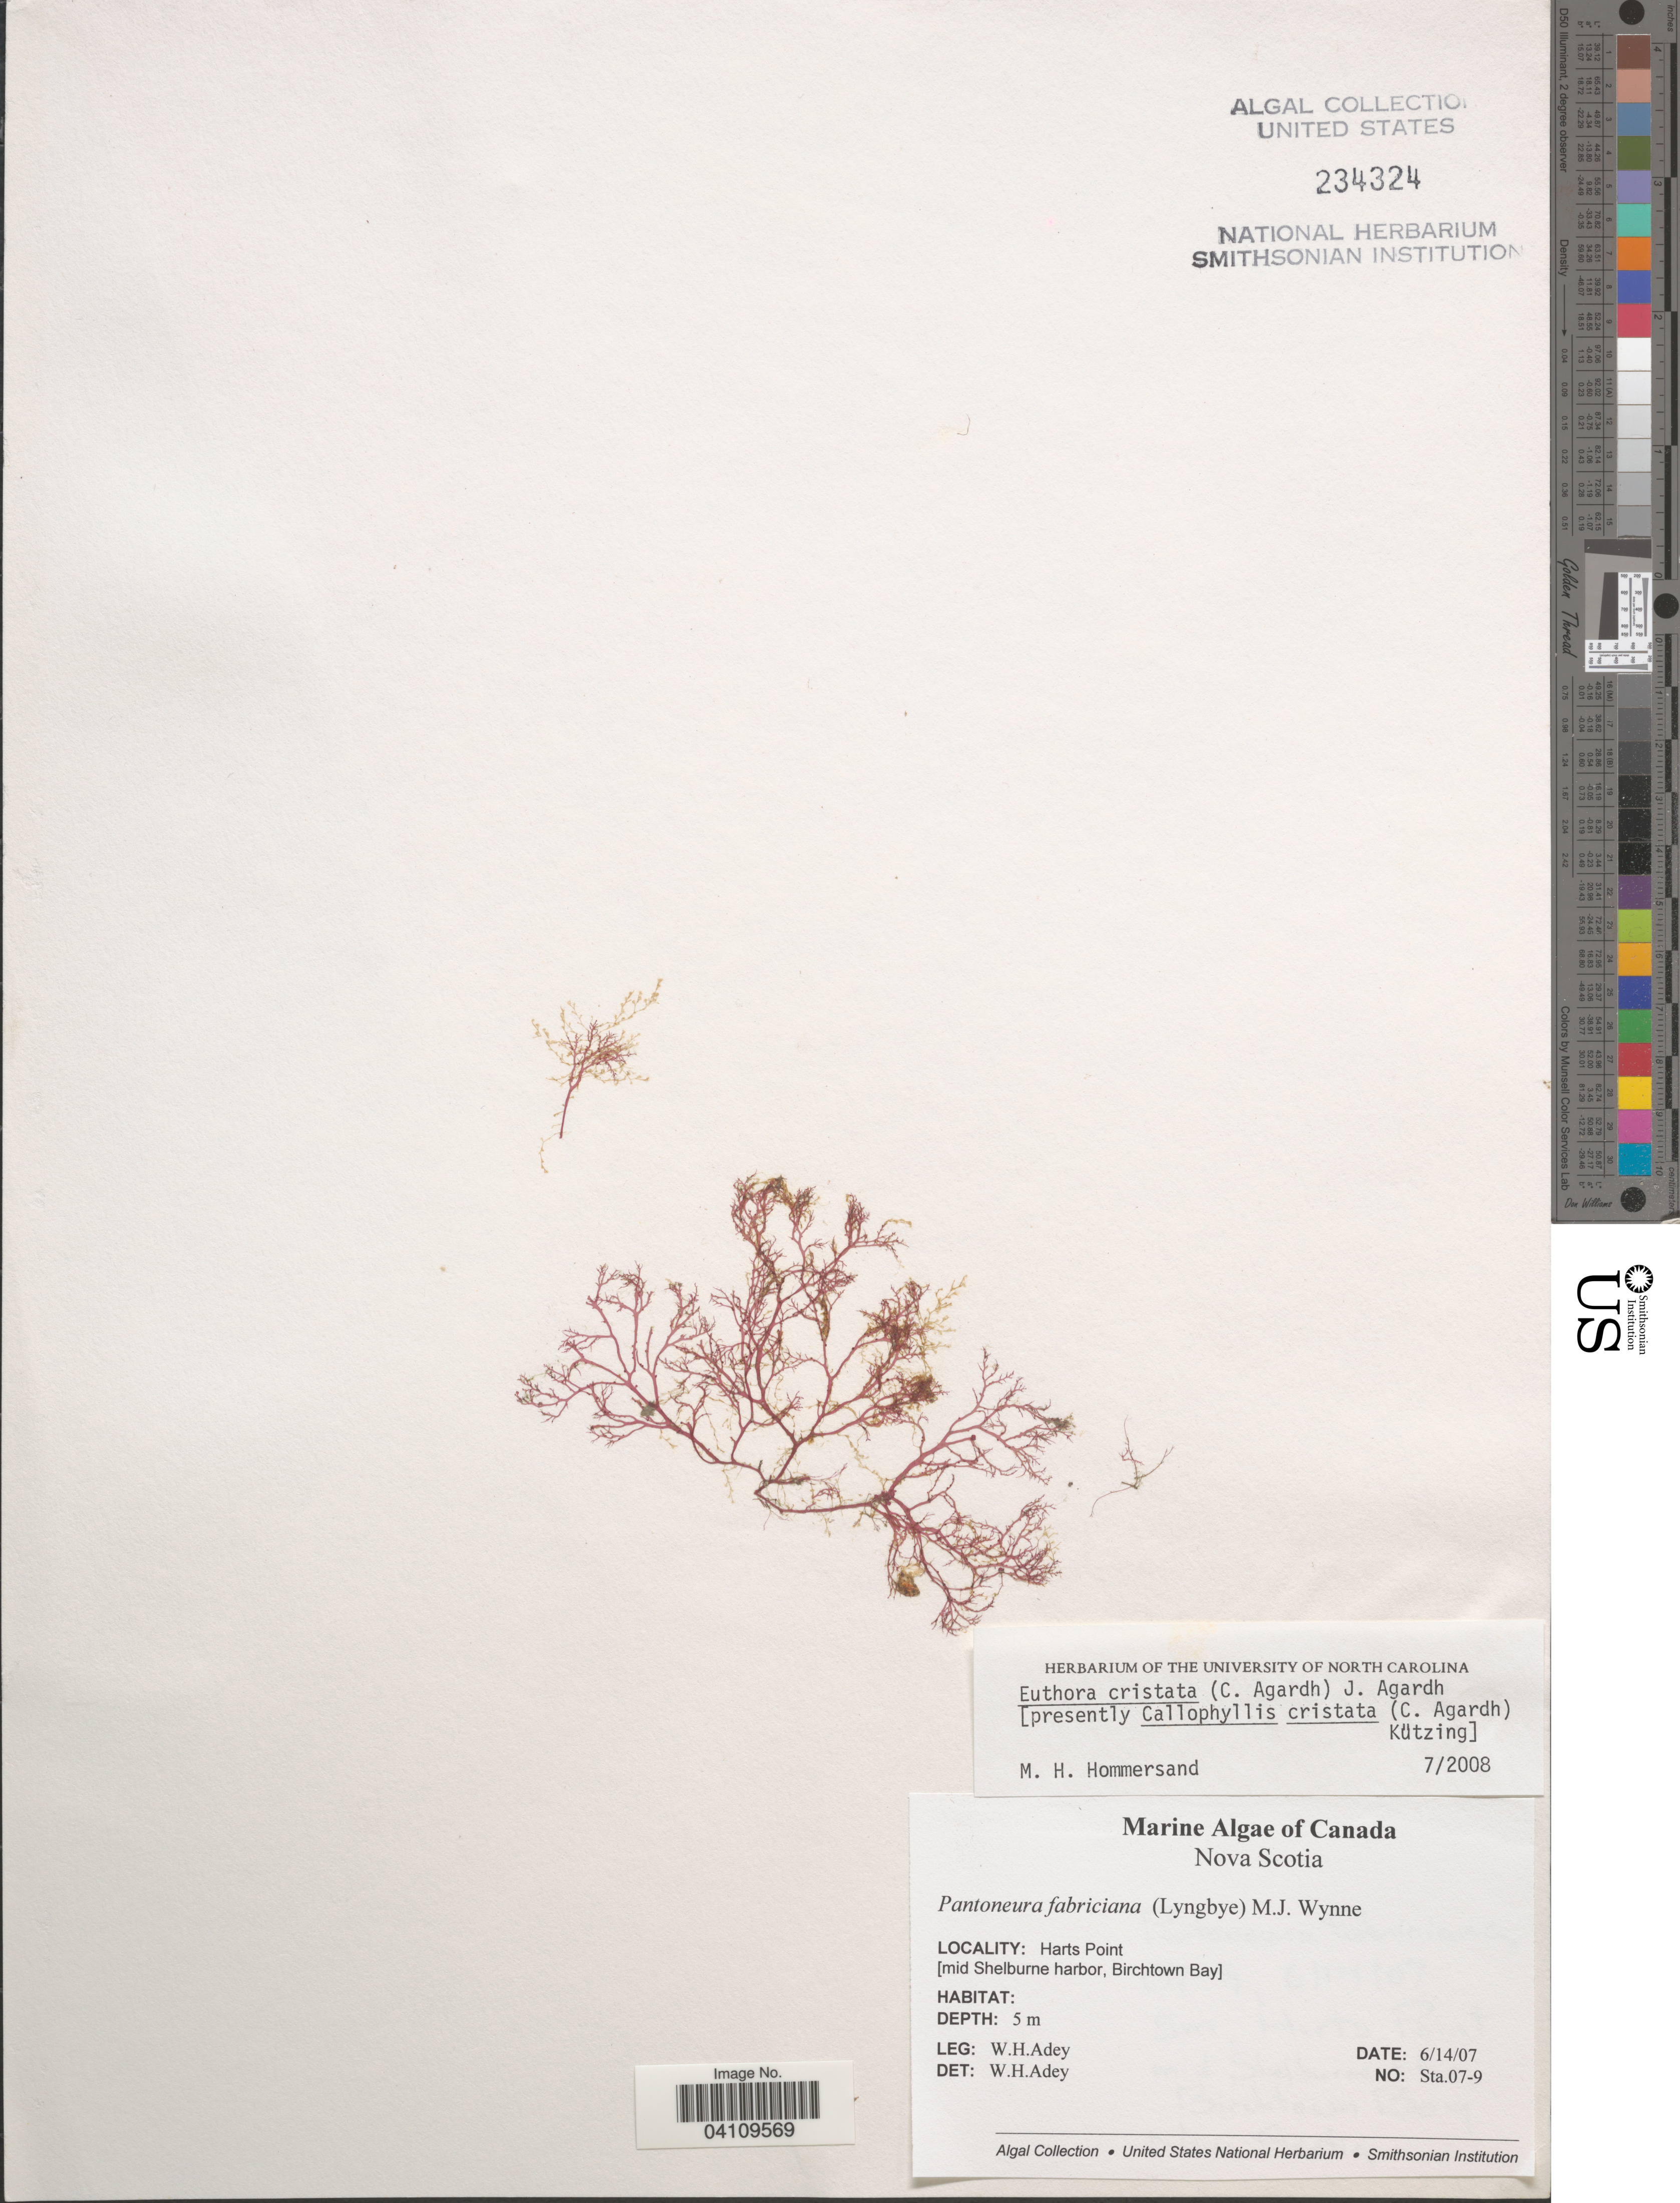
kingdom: Plantae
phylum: Rhodophyta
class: Florideophyceae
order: Gigartinales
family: Kallymeniaceae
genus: Euthora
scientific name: Euthora cristata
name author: (C. Agardh) J. Agardh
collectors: W. H. Adey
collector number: Sta. 07-9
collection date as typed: Transcribed d/m/y: 14/6/7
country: Canada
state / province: Nova Scotia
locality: Harts Point [mid Shelburne harbor, Birchtown Bay].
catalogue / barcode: US 234324